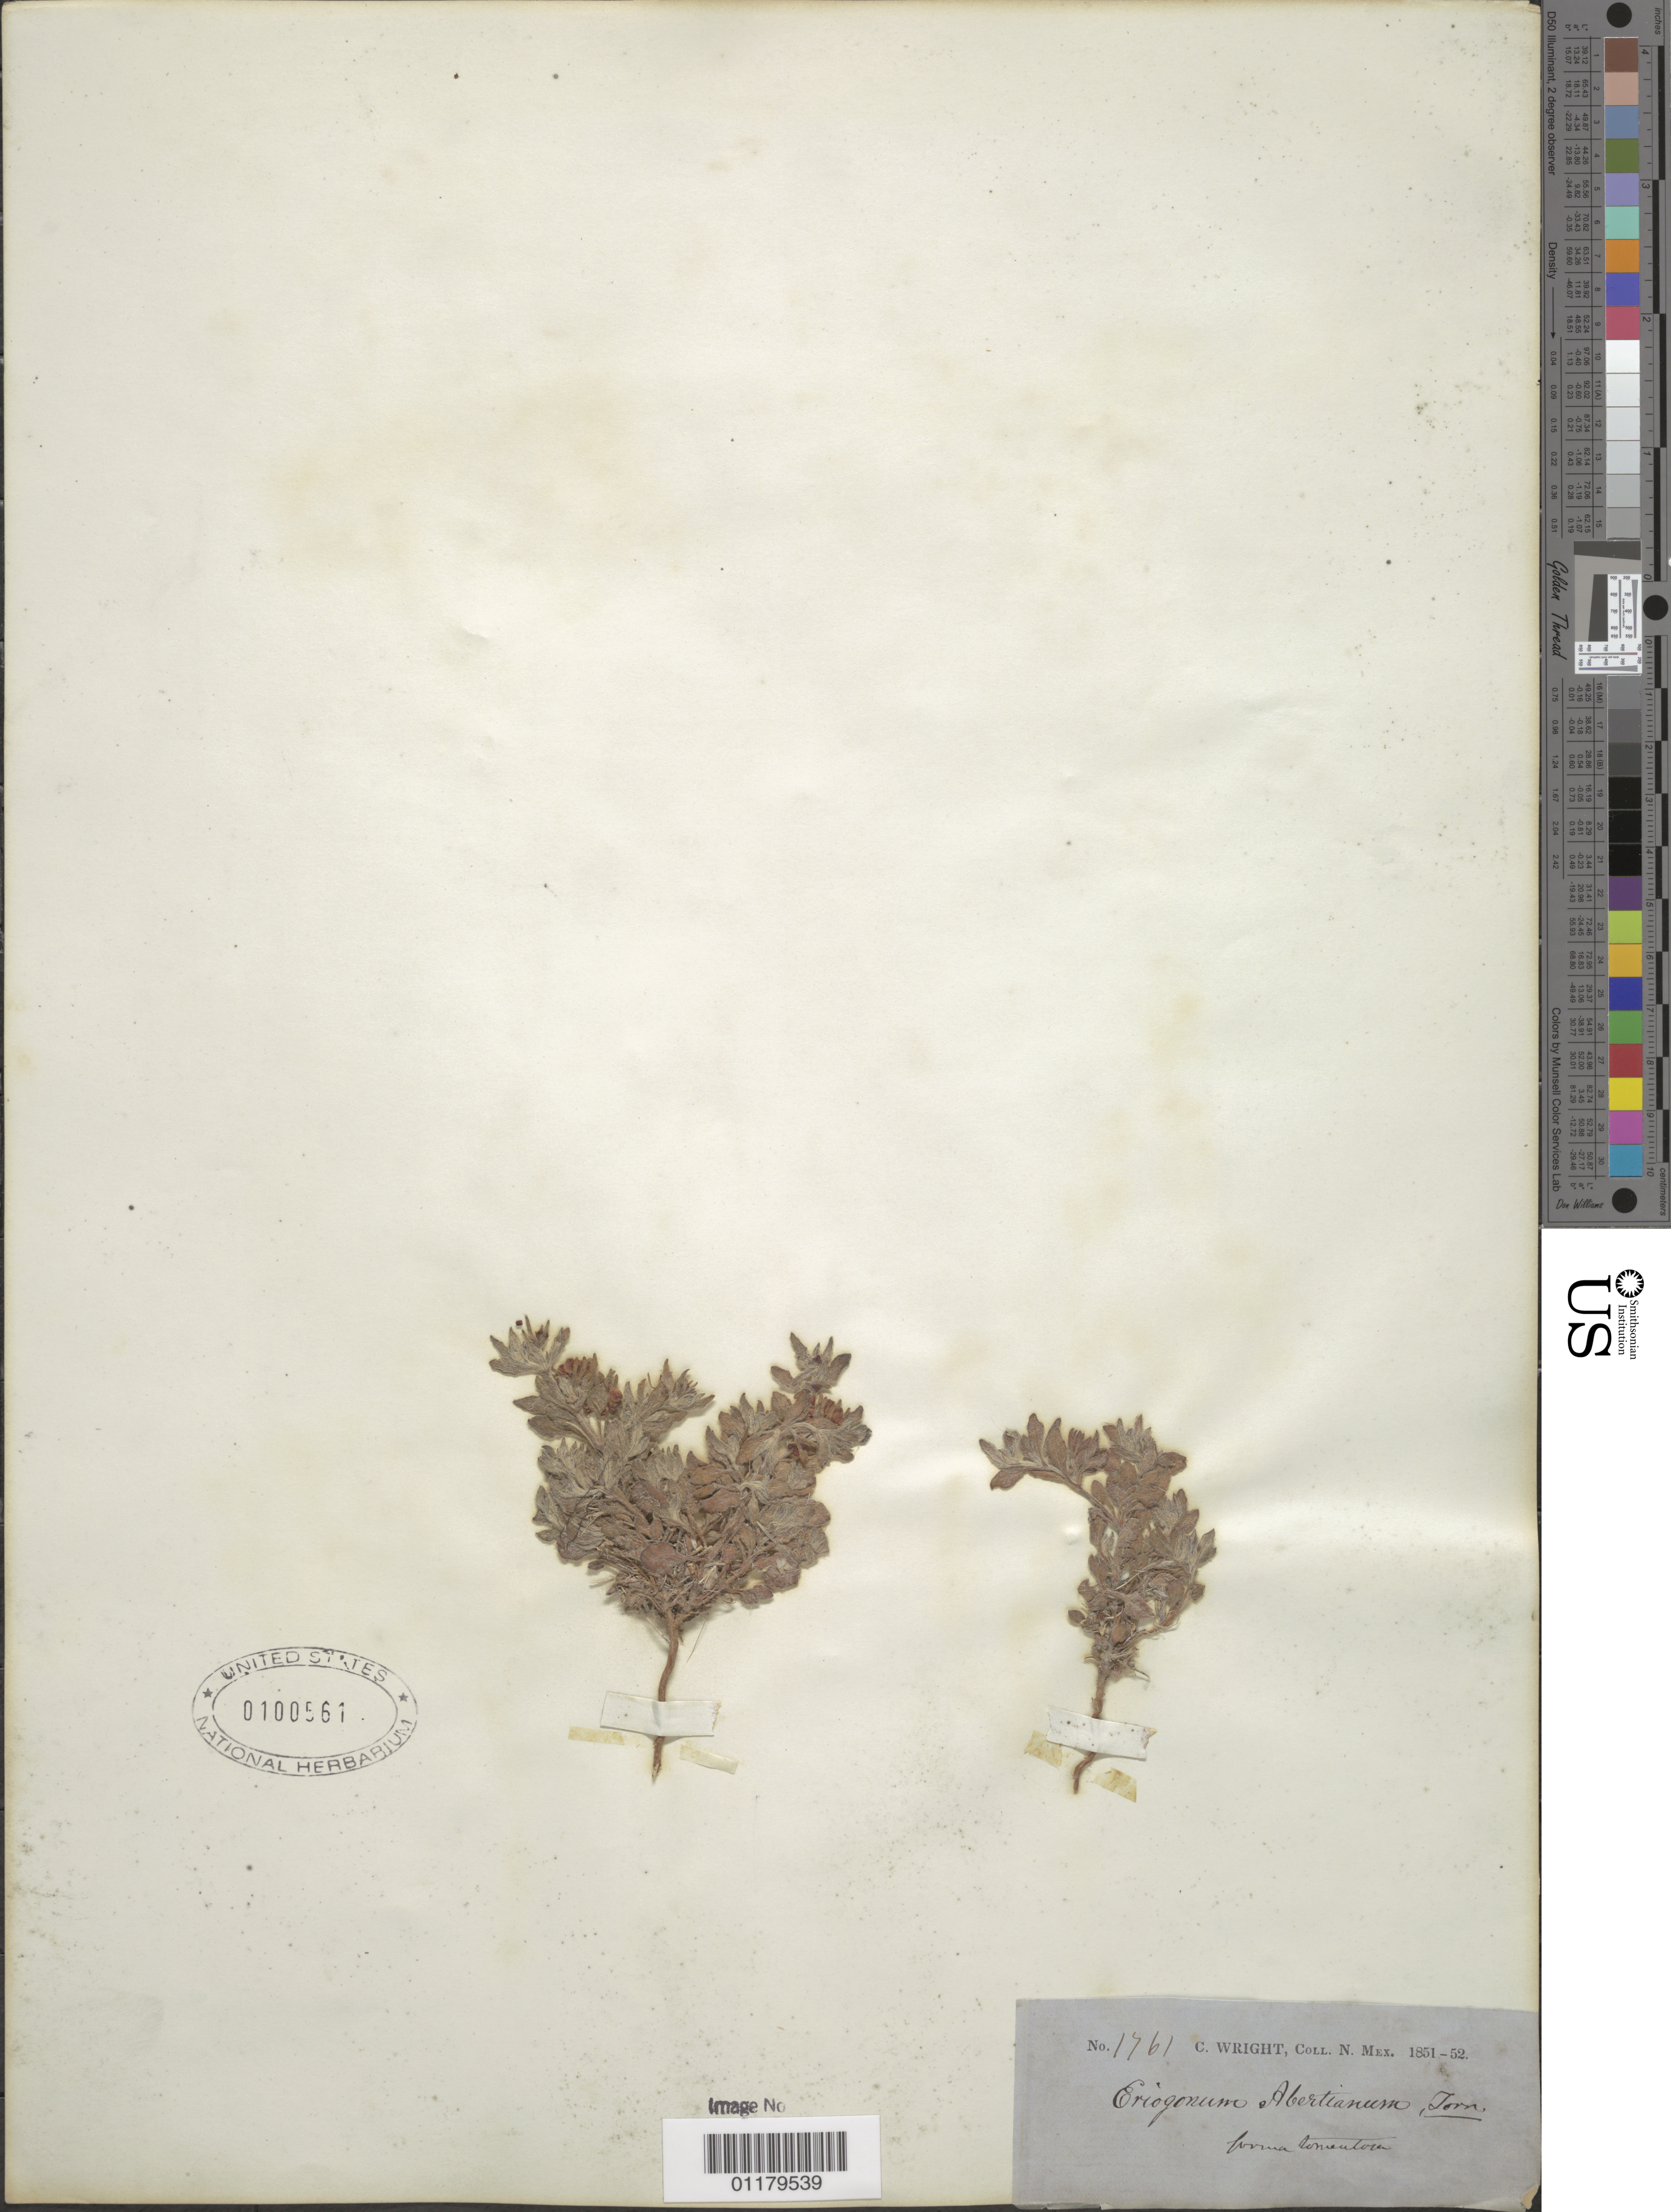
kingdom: Plantae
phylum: Tracheophyta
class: Magnoliopsida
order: Caryophyllales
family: Polygonaceae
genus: Eriogonum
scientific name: Eriogonum abertianum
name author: Torr.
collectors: C. Wright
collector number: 1761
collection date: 1851/1852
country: United States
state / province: New Mexico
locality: "N. Mex." [=northern Mexico or New Mexico? either way possibly referring to present-day Arizona or Texas]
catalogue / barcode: US 100561